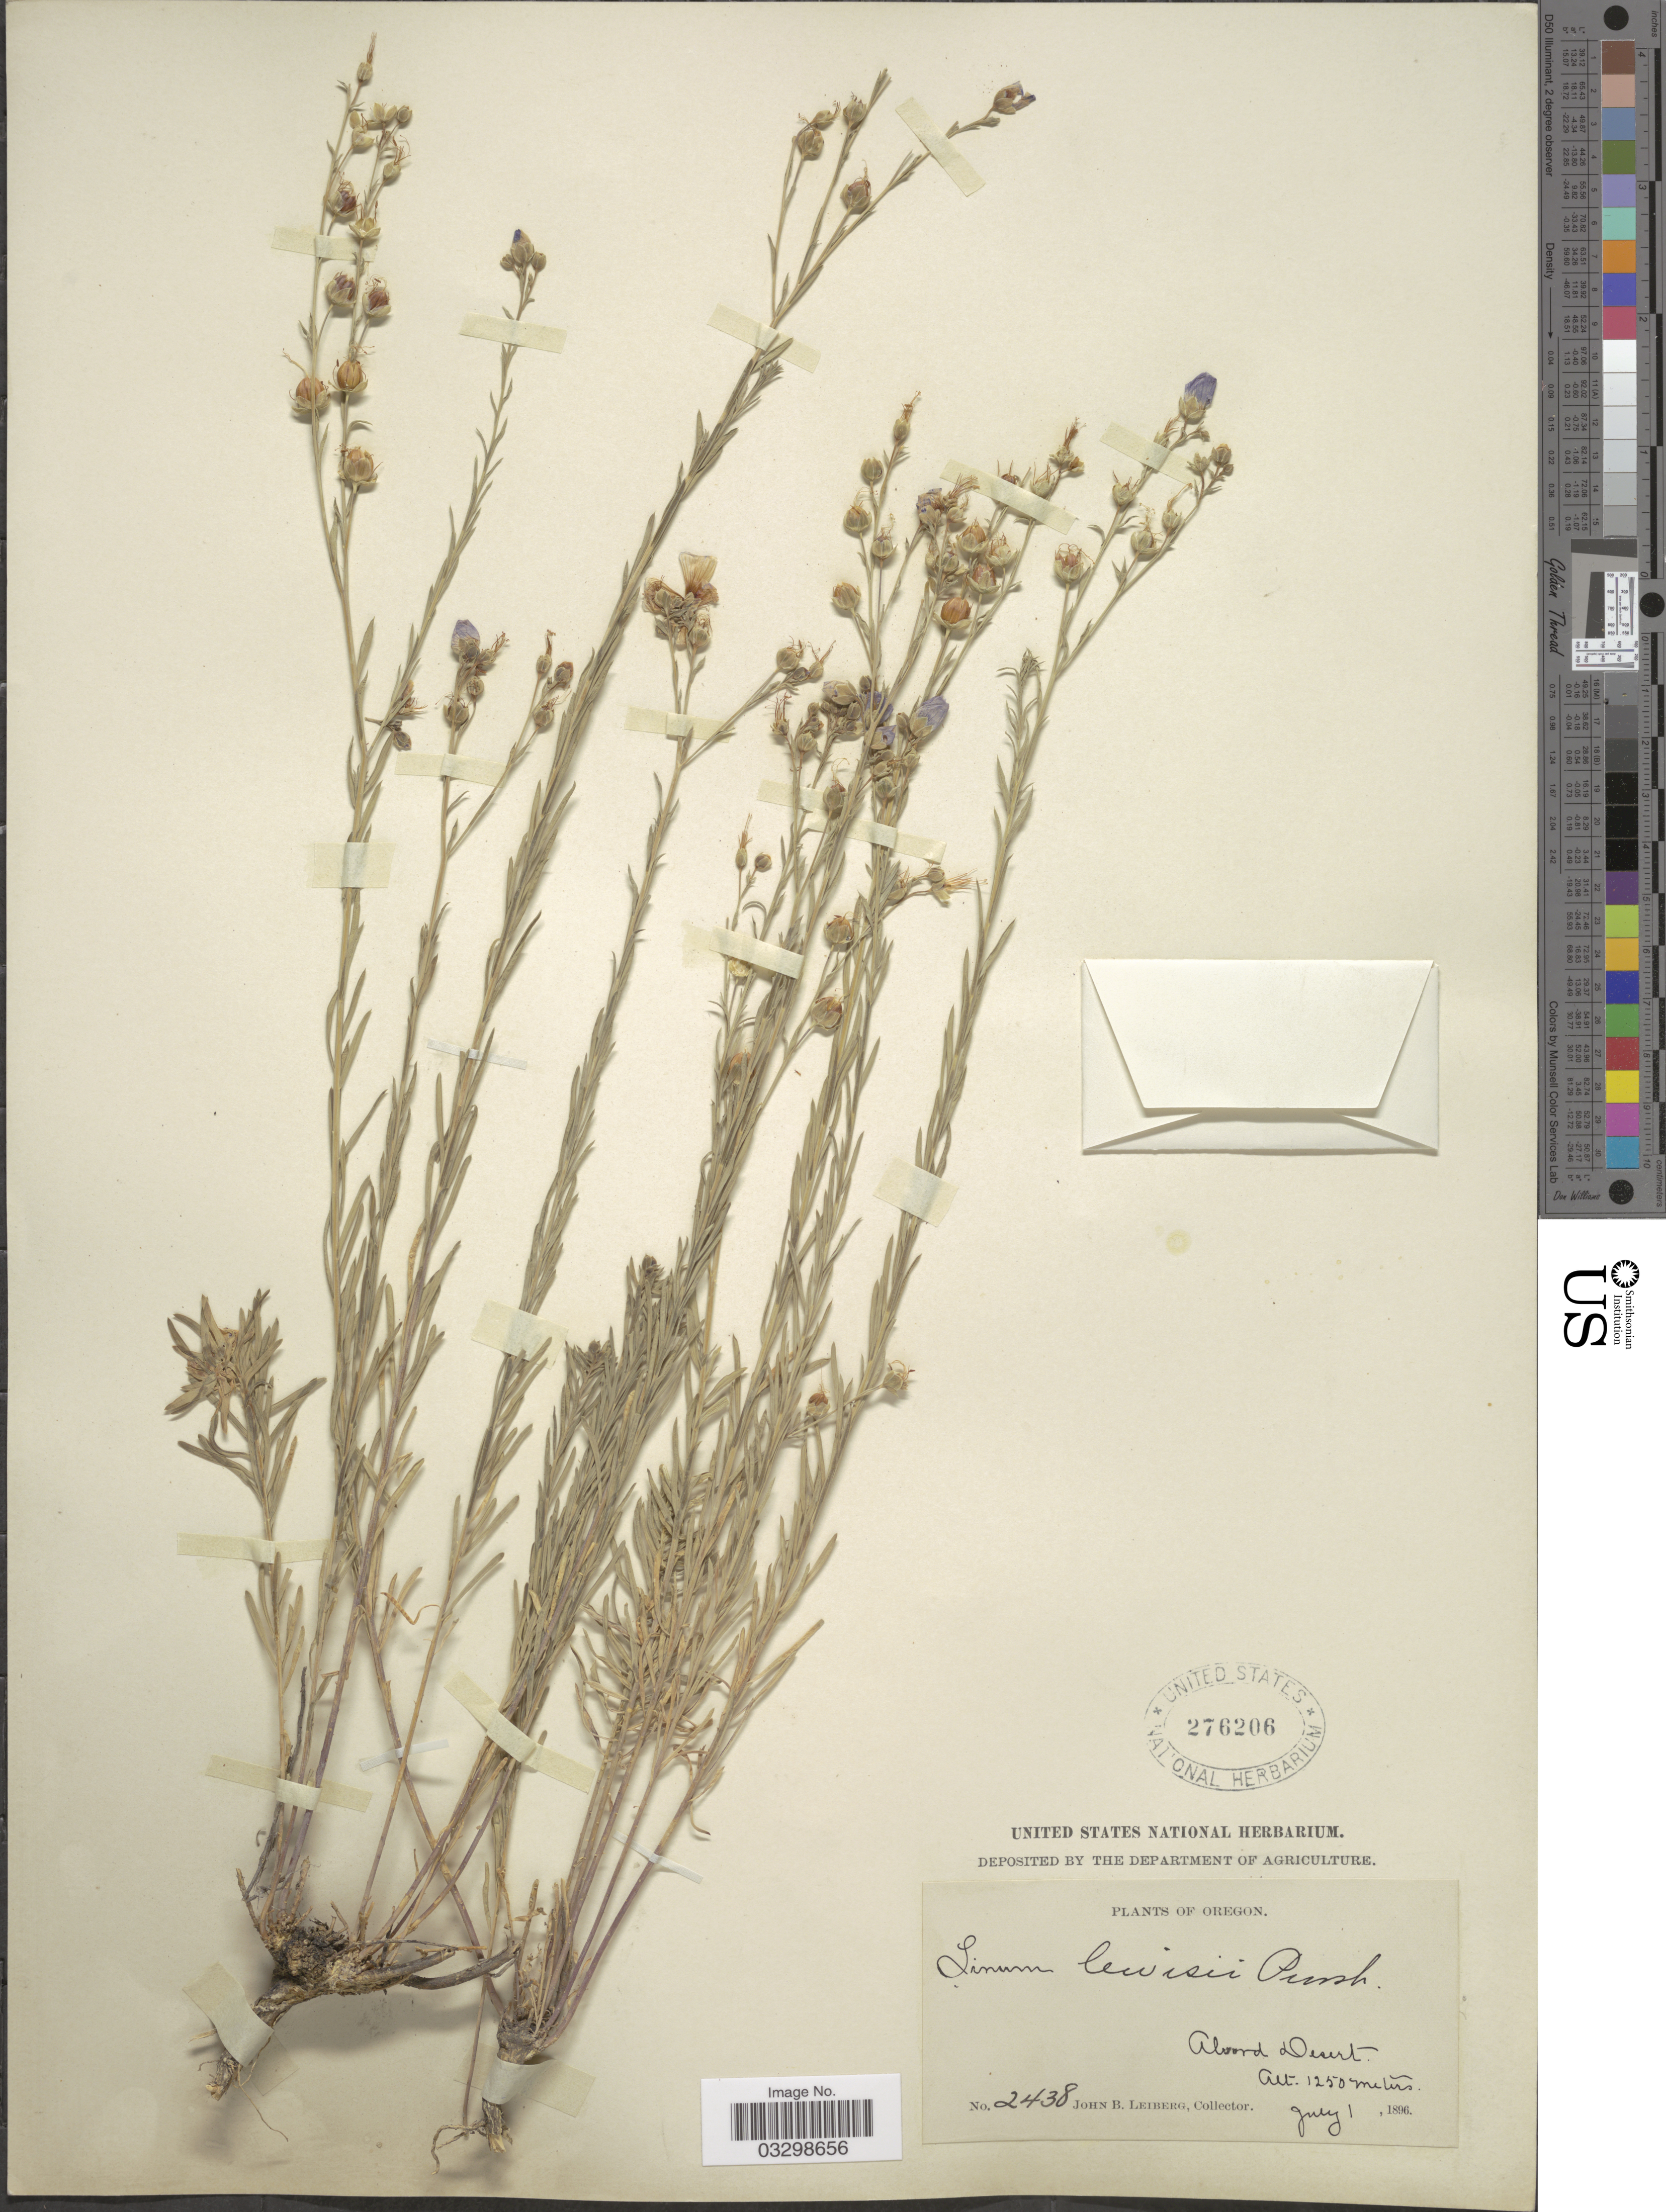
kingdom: Plantae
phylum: Tracheophyta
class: Magnoliopsida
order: Malpighiales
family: Linaceae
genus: Linum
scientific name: Linum lewisii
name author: Pursh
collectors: J. B. Leiberg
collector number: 2438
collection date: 1896-07-01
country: United States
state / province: Oregon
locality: Alvord Desert.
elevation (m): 1250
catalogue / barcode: US 276206